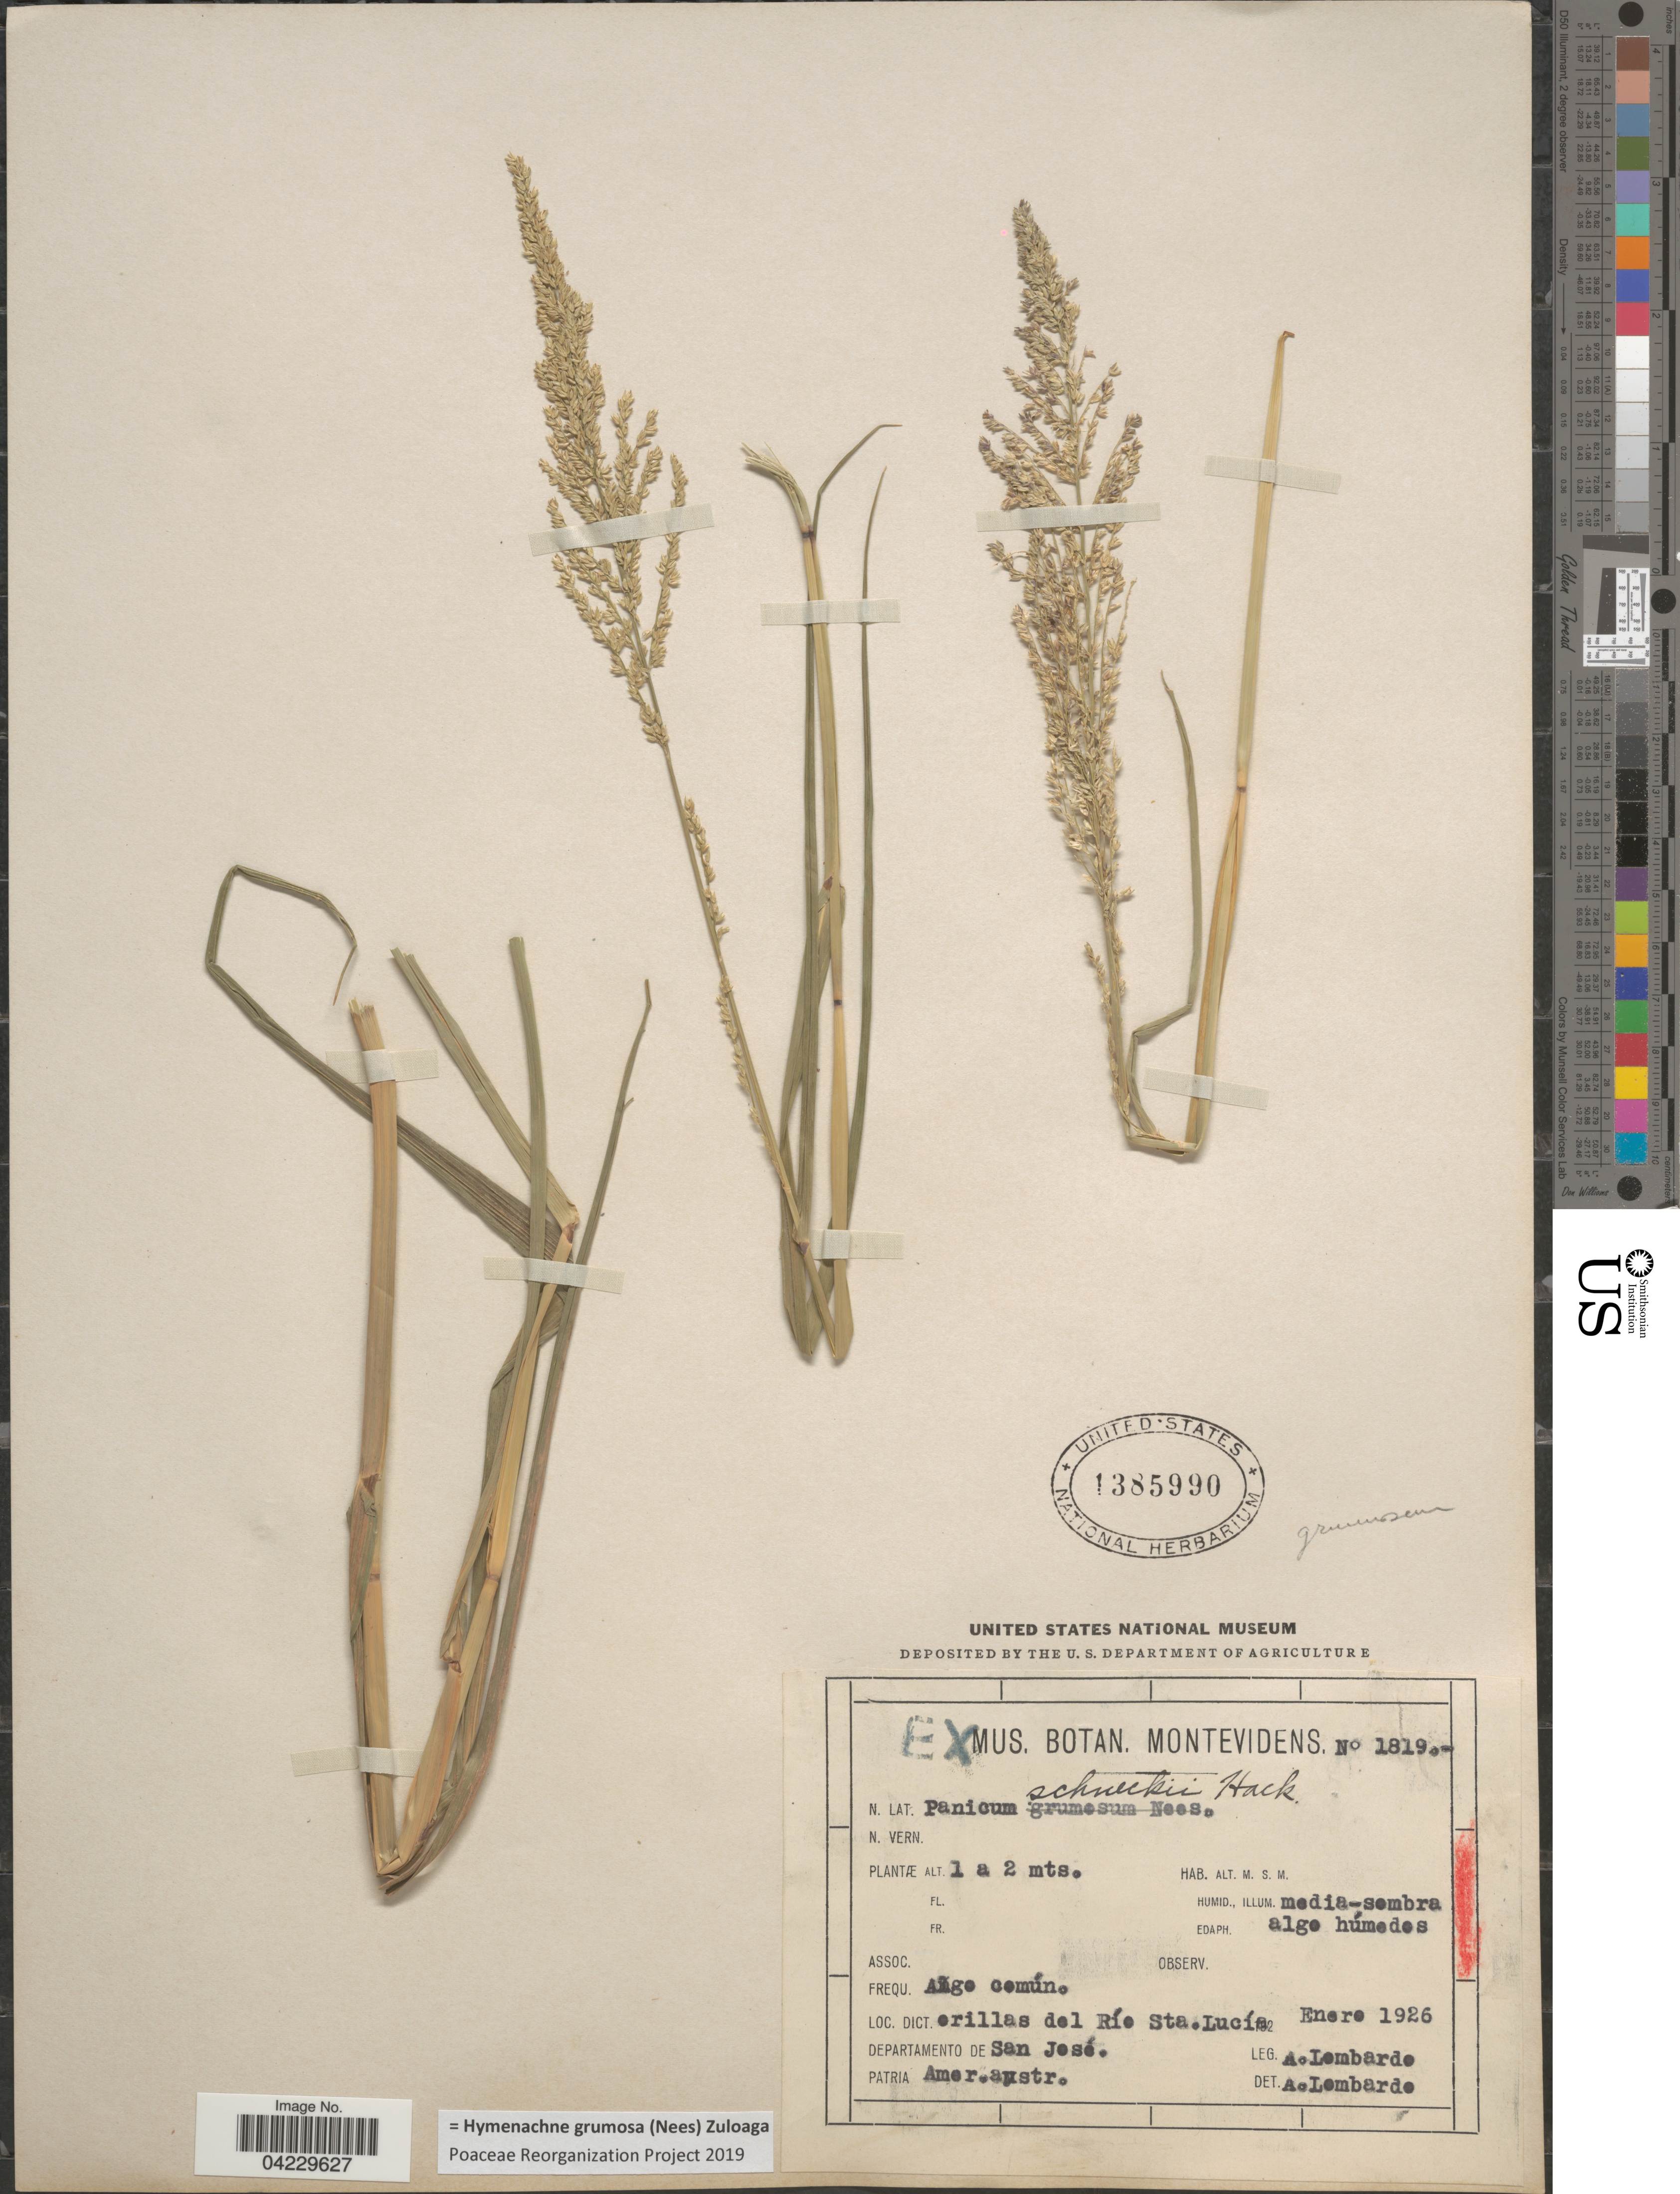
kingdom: Plantae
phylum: Tracheophyta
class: Liliopsida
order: Poales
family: Poaceae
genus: Hymenachne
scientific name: Hymenachne grumosa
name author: (Nees) Zuloaga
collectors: A. Lombardo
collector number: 1819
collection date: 1926-01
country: Uruguay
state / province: San Jose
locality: Dict. Orillas del Río Sta.Lucía. Departamento de San José. Amer. austr.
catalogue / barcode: US 1385990